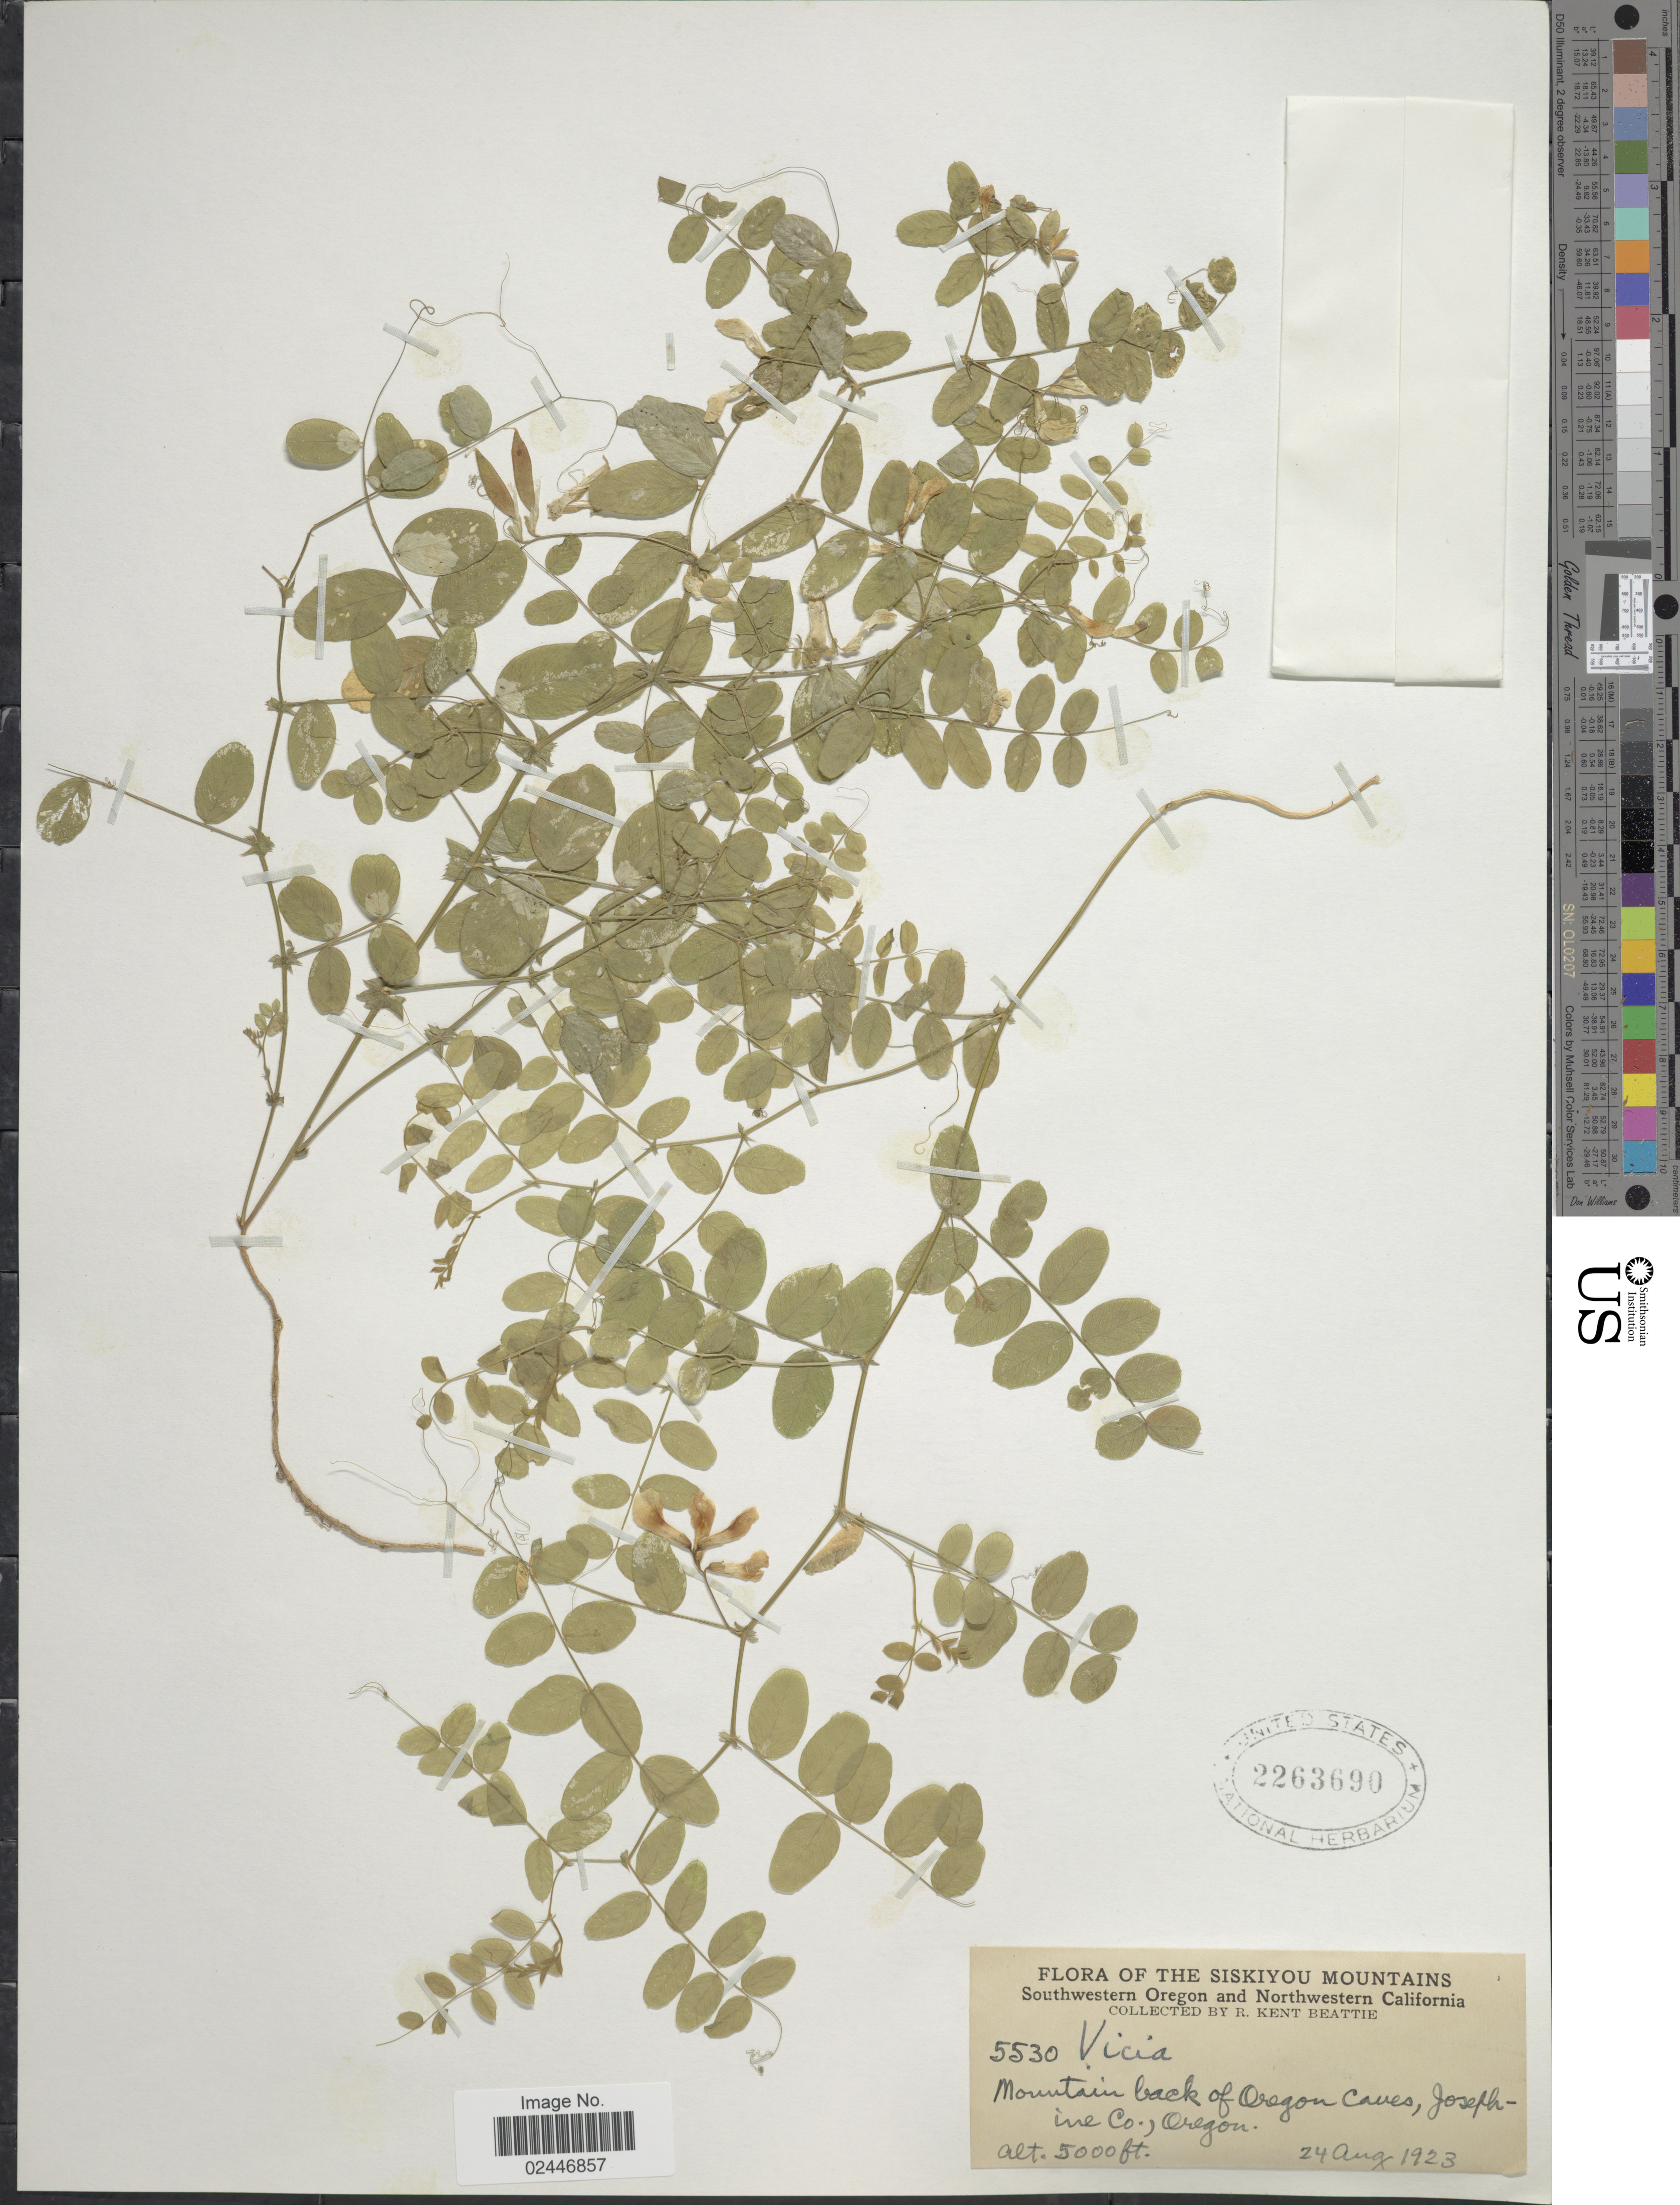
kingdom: Plantae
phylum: Tracheophyta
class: Magnoliopsida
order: Fabales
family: Fabaceae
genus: Vicia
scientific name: Vicia sp.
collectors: R. K. Beattie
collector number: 5530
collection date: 1923-08-24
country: United States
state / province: Oregon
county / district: Josephine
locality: The Siskiyou Mountains, Southwestern Oregon, Mountain back of Oregon Caves, Josephine Co.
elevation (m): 1524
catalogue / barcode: US 2263690